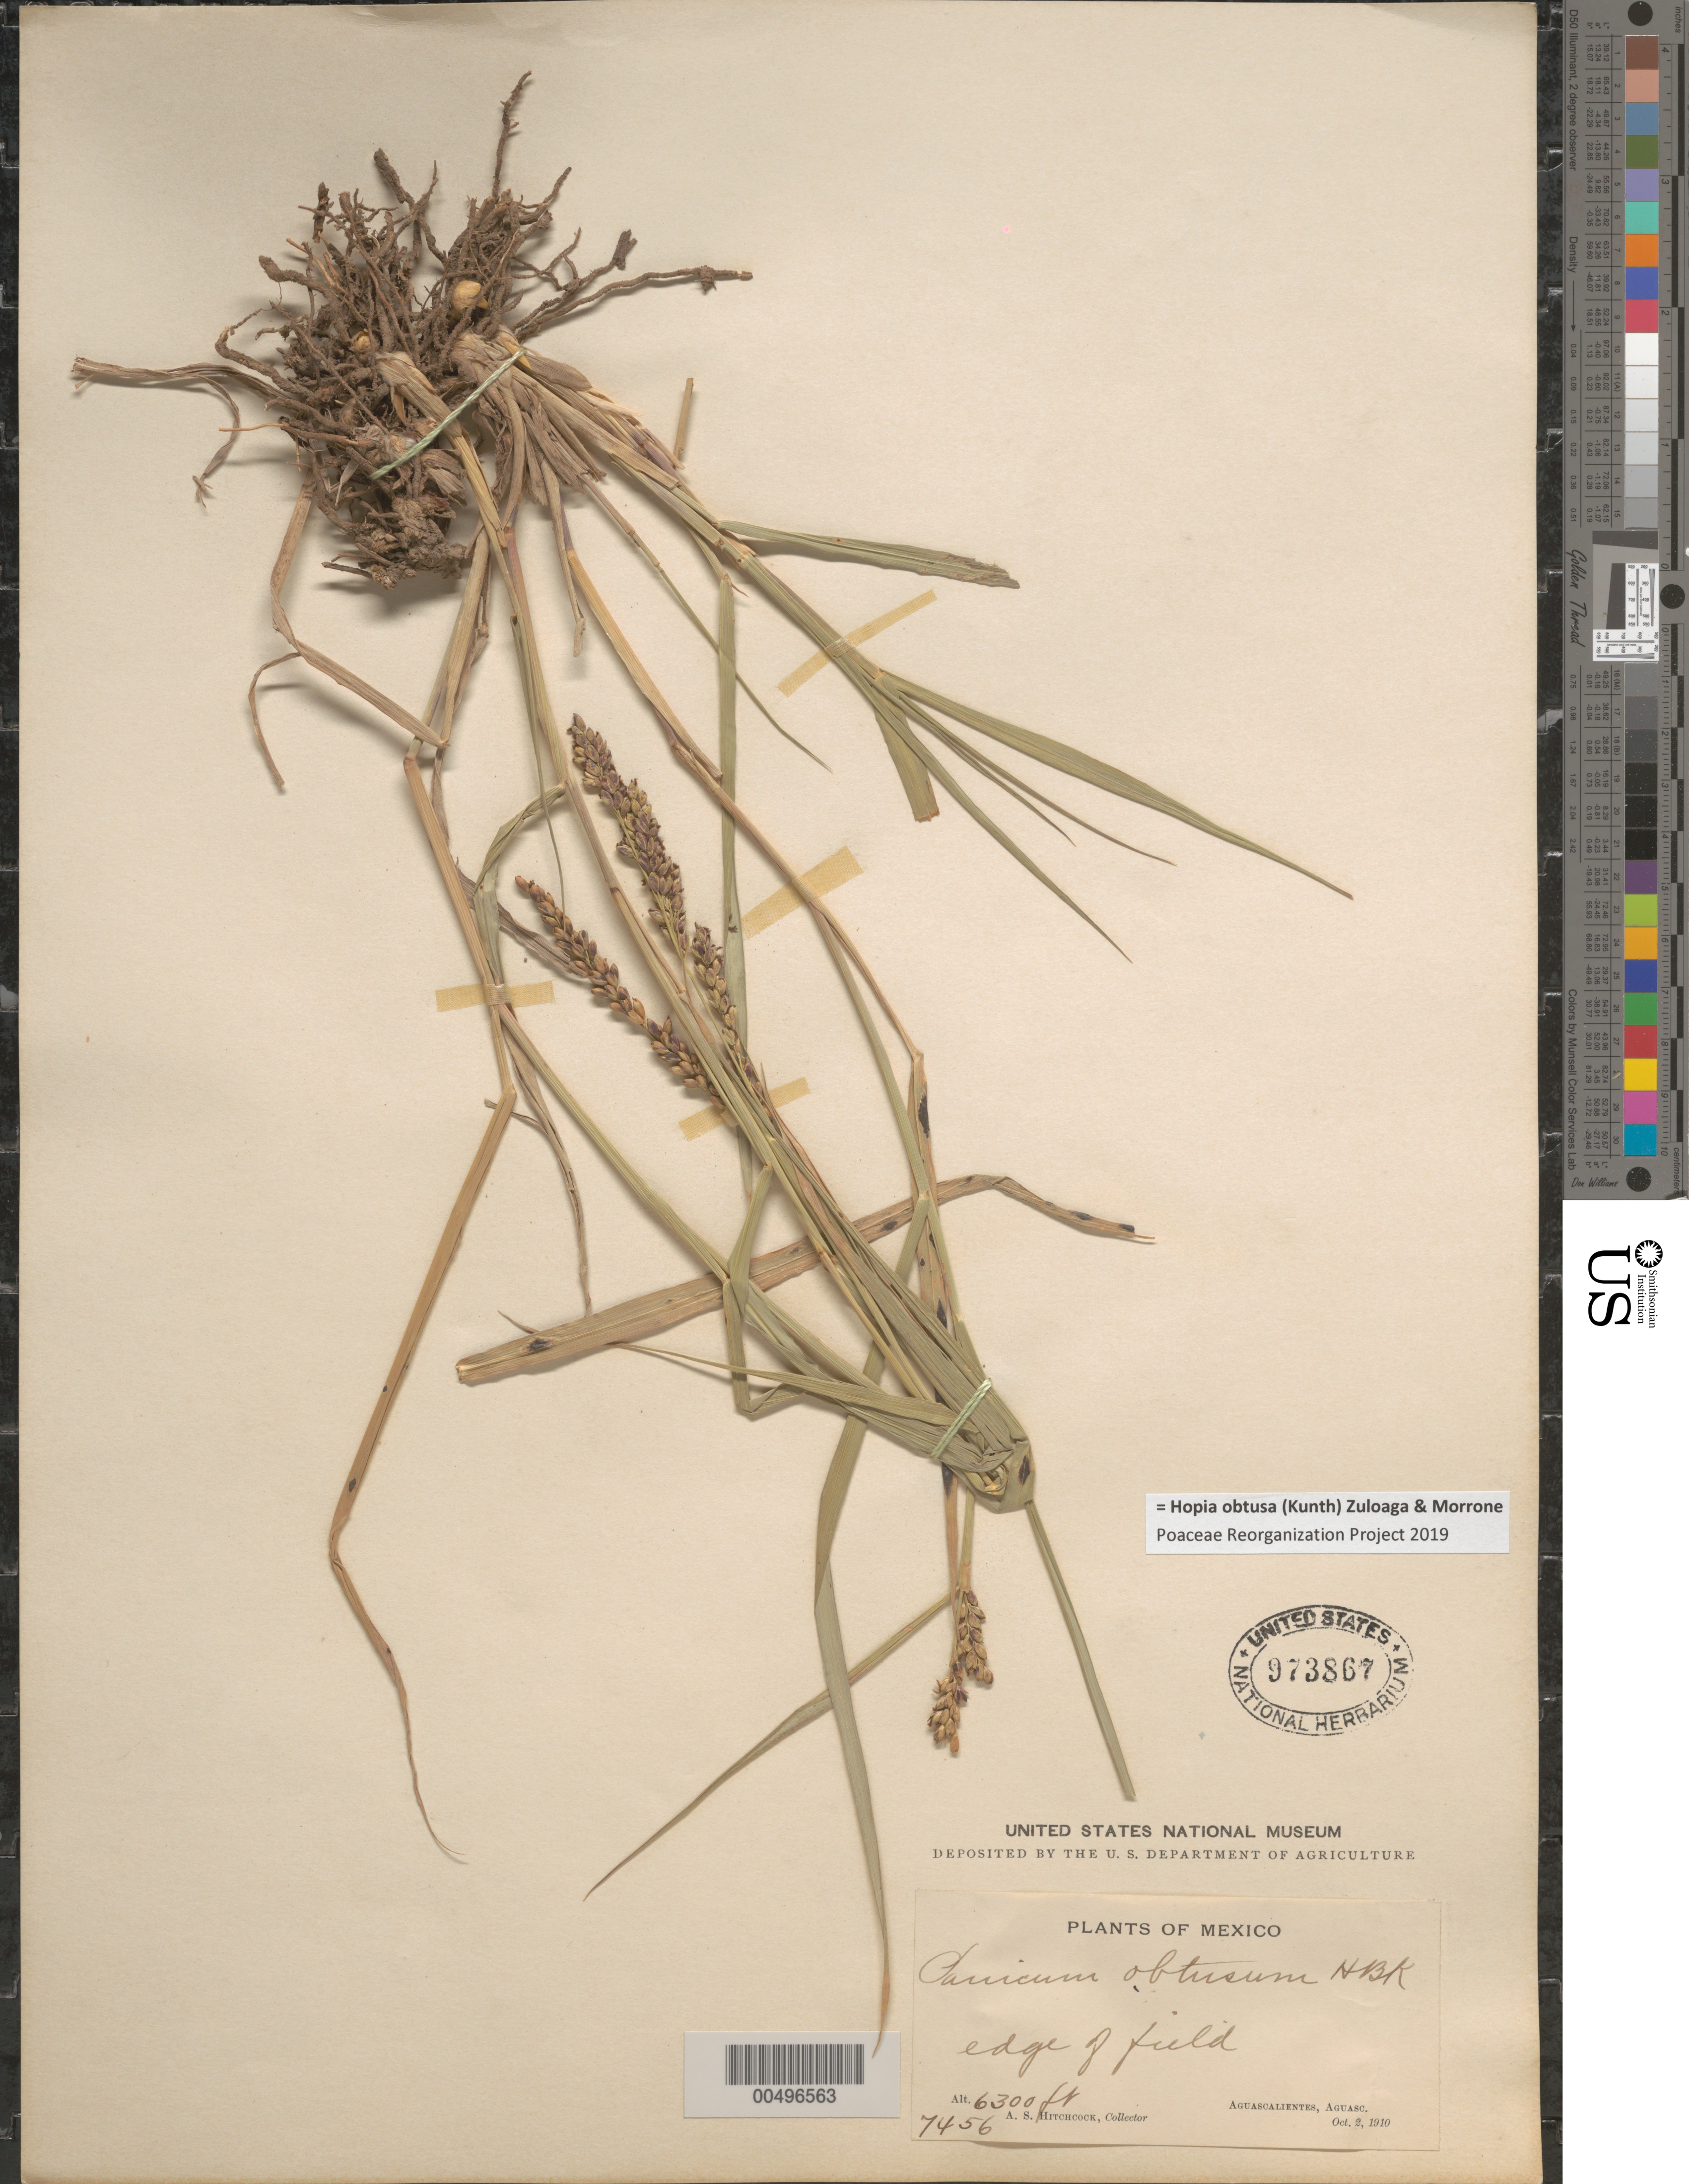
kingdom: Plantae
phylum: Tracheophyta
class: Liliopsida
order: Poales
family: Poaceae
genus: Panicum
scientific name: Panicum obtusum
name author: Kunth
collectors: A. S. Hitchcock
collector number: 7456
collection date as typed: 2 Oct 1910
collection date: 1910-10-02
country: Mexico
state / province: Aguascalientes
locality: Aguascalientes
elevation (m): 1920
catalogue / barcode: US 973867